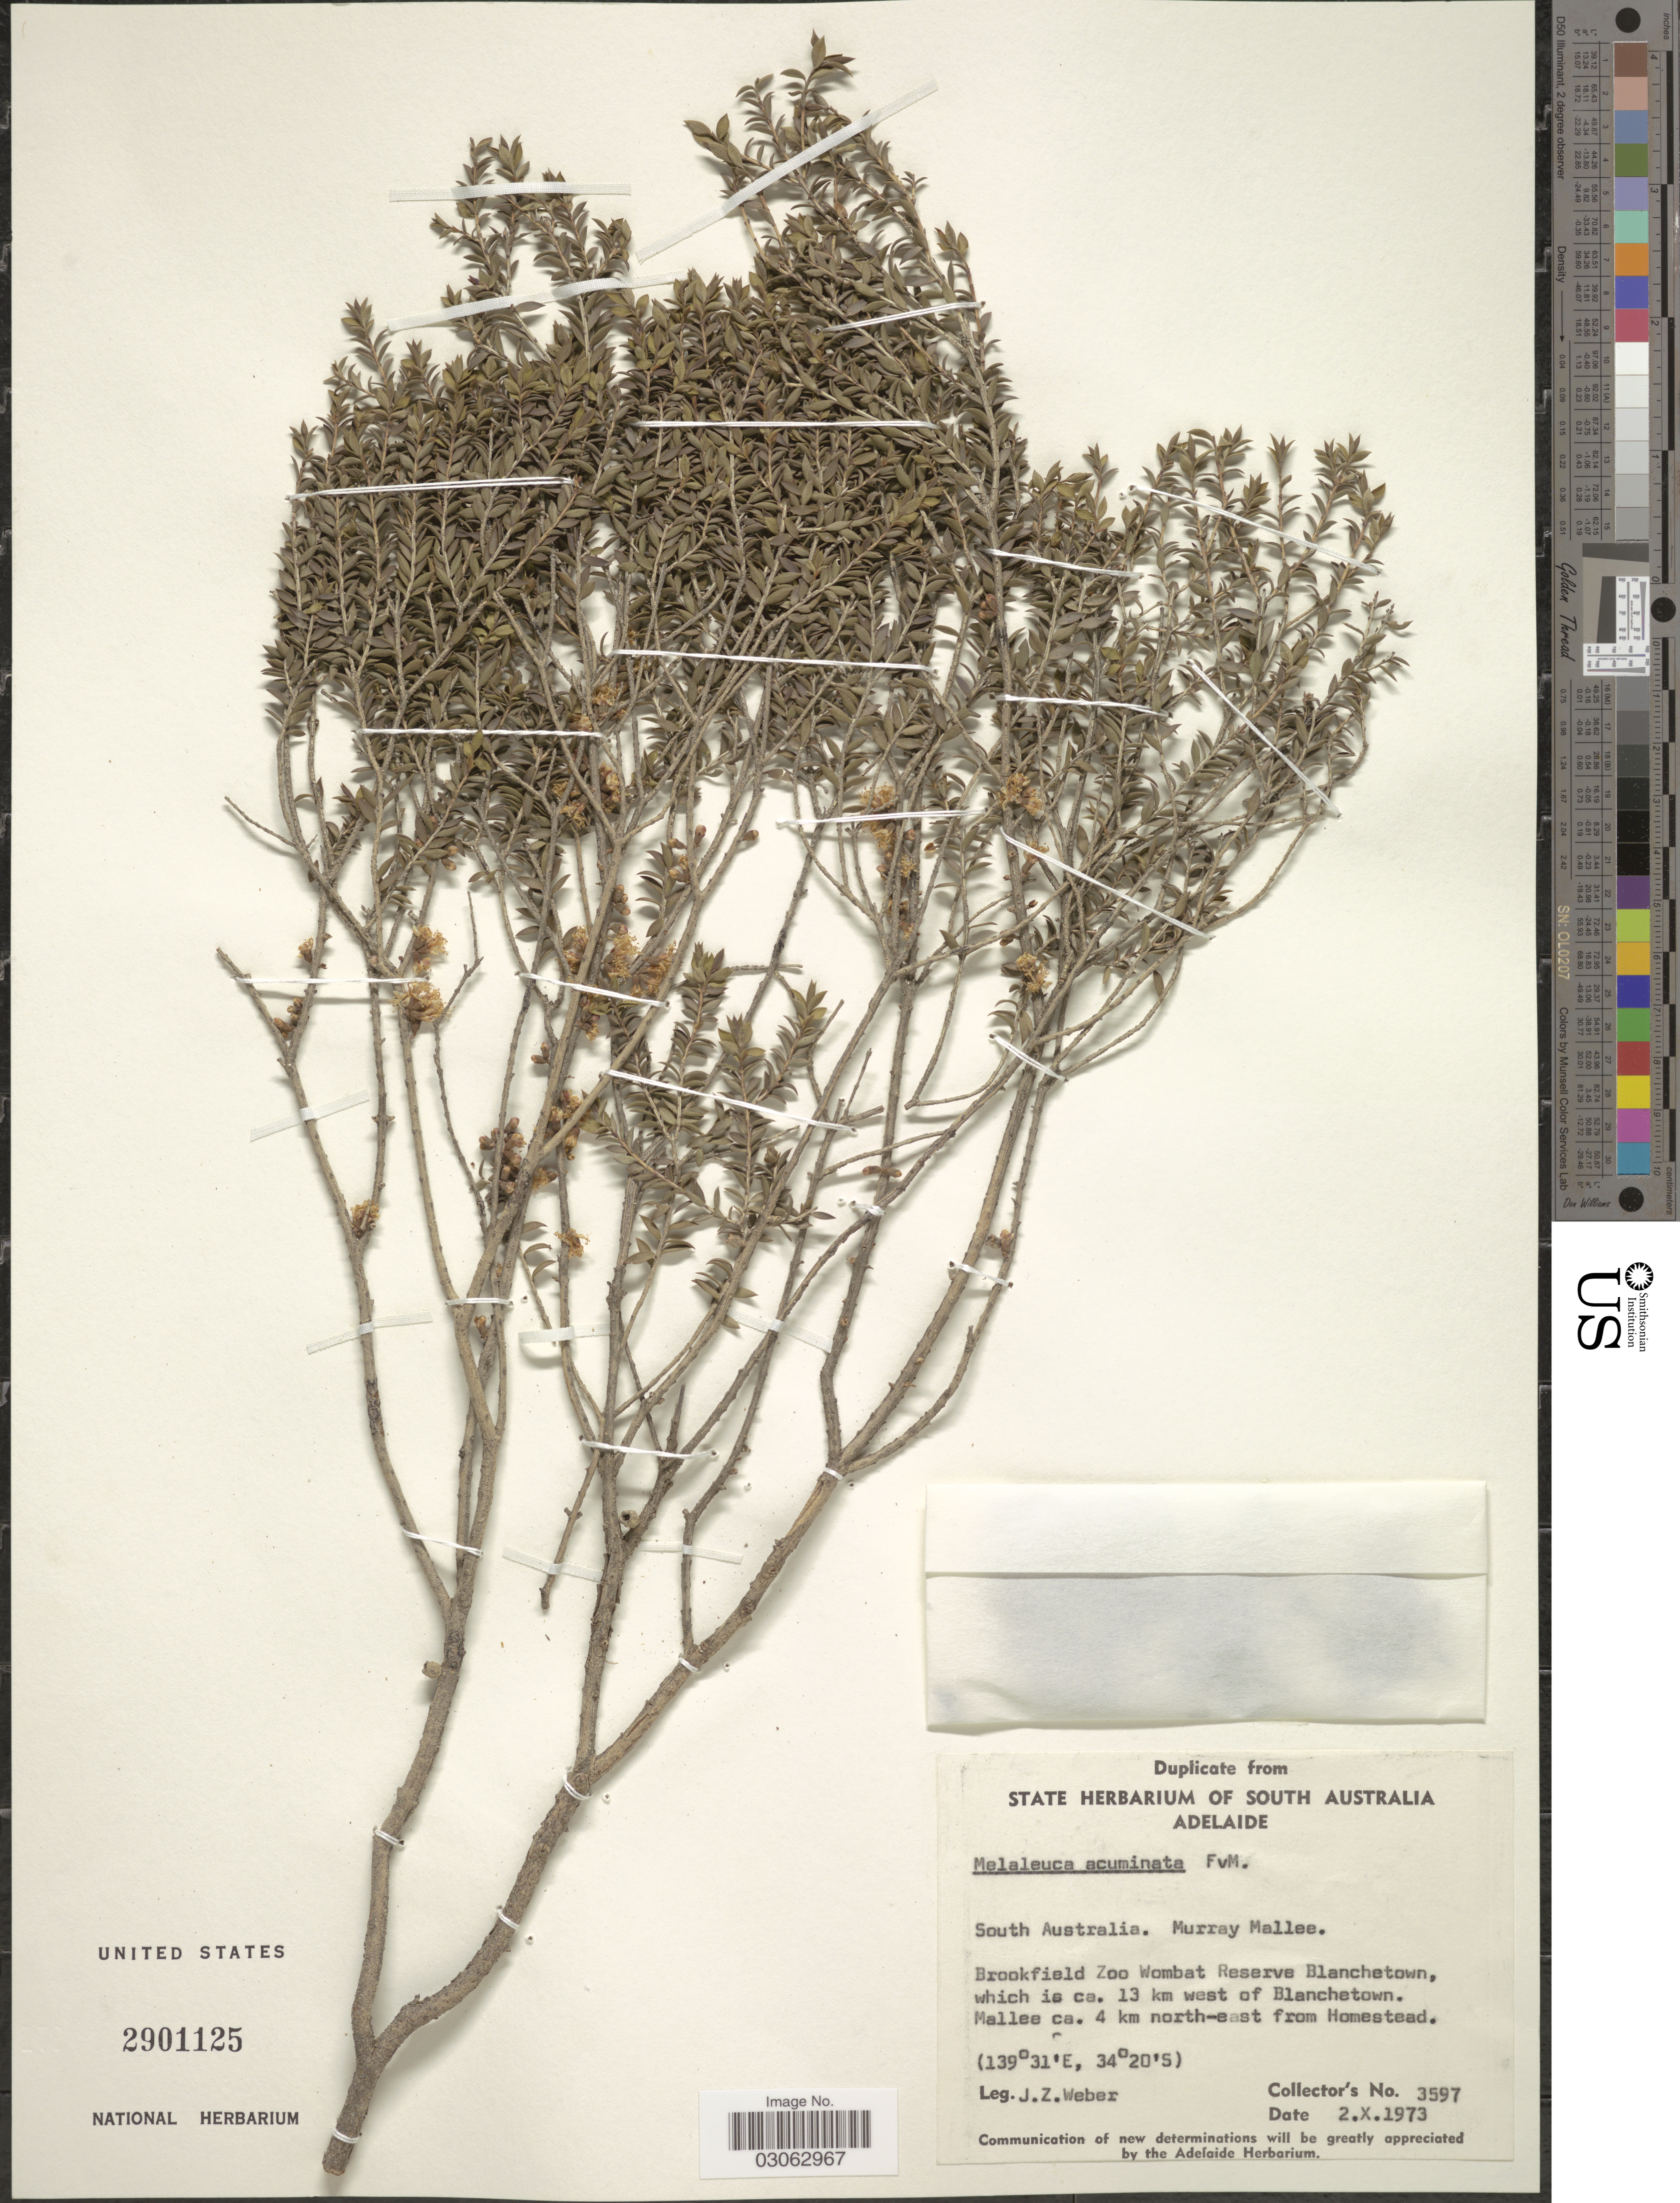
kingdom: Plantae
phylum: Tracheophyta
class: Magnoliopsida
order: Myrtales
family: Myrtaceae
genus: Melaleuca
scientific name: Melaleuca acuminata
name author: F. Muell.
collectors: J.Z. Weber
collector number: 3597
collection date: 1973-10-02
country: Australia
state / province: South Australia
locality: Murray Mallee. Brookfield Zoo Wombat Reserve Blanchetown, which is ca. 13 km west of Blanchetown. Mallee ca. 4 km north-east from Homestead.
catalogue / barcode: US 2901125